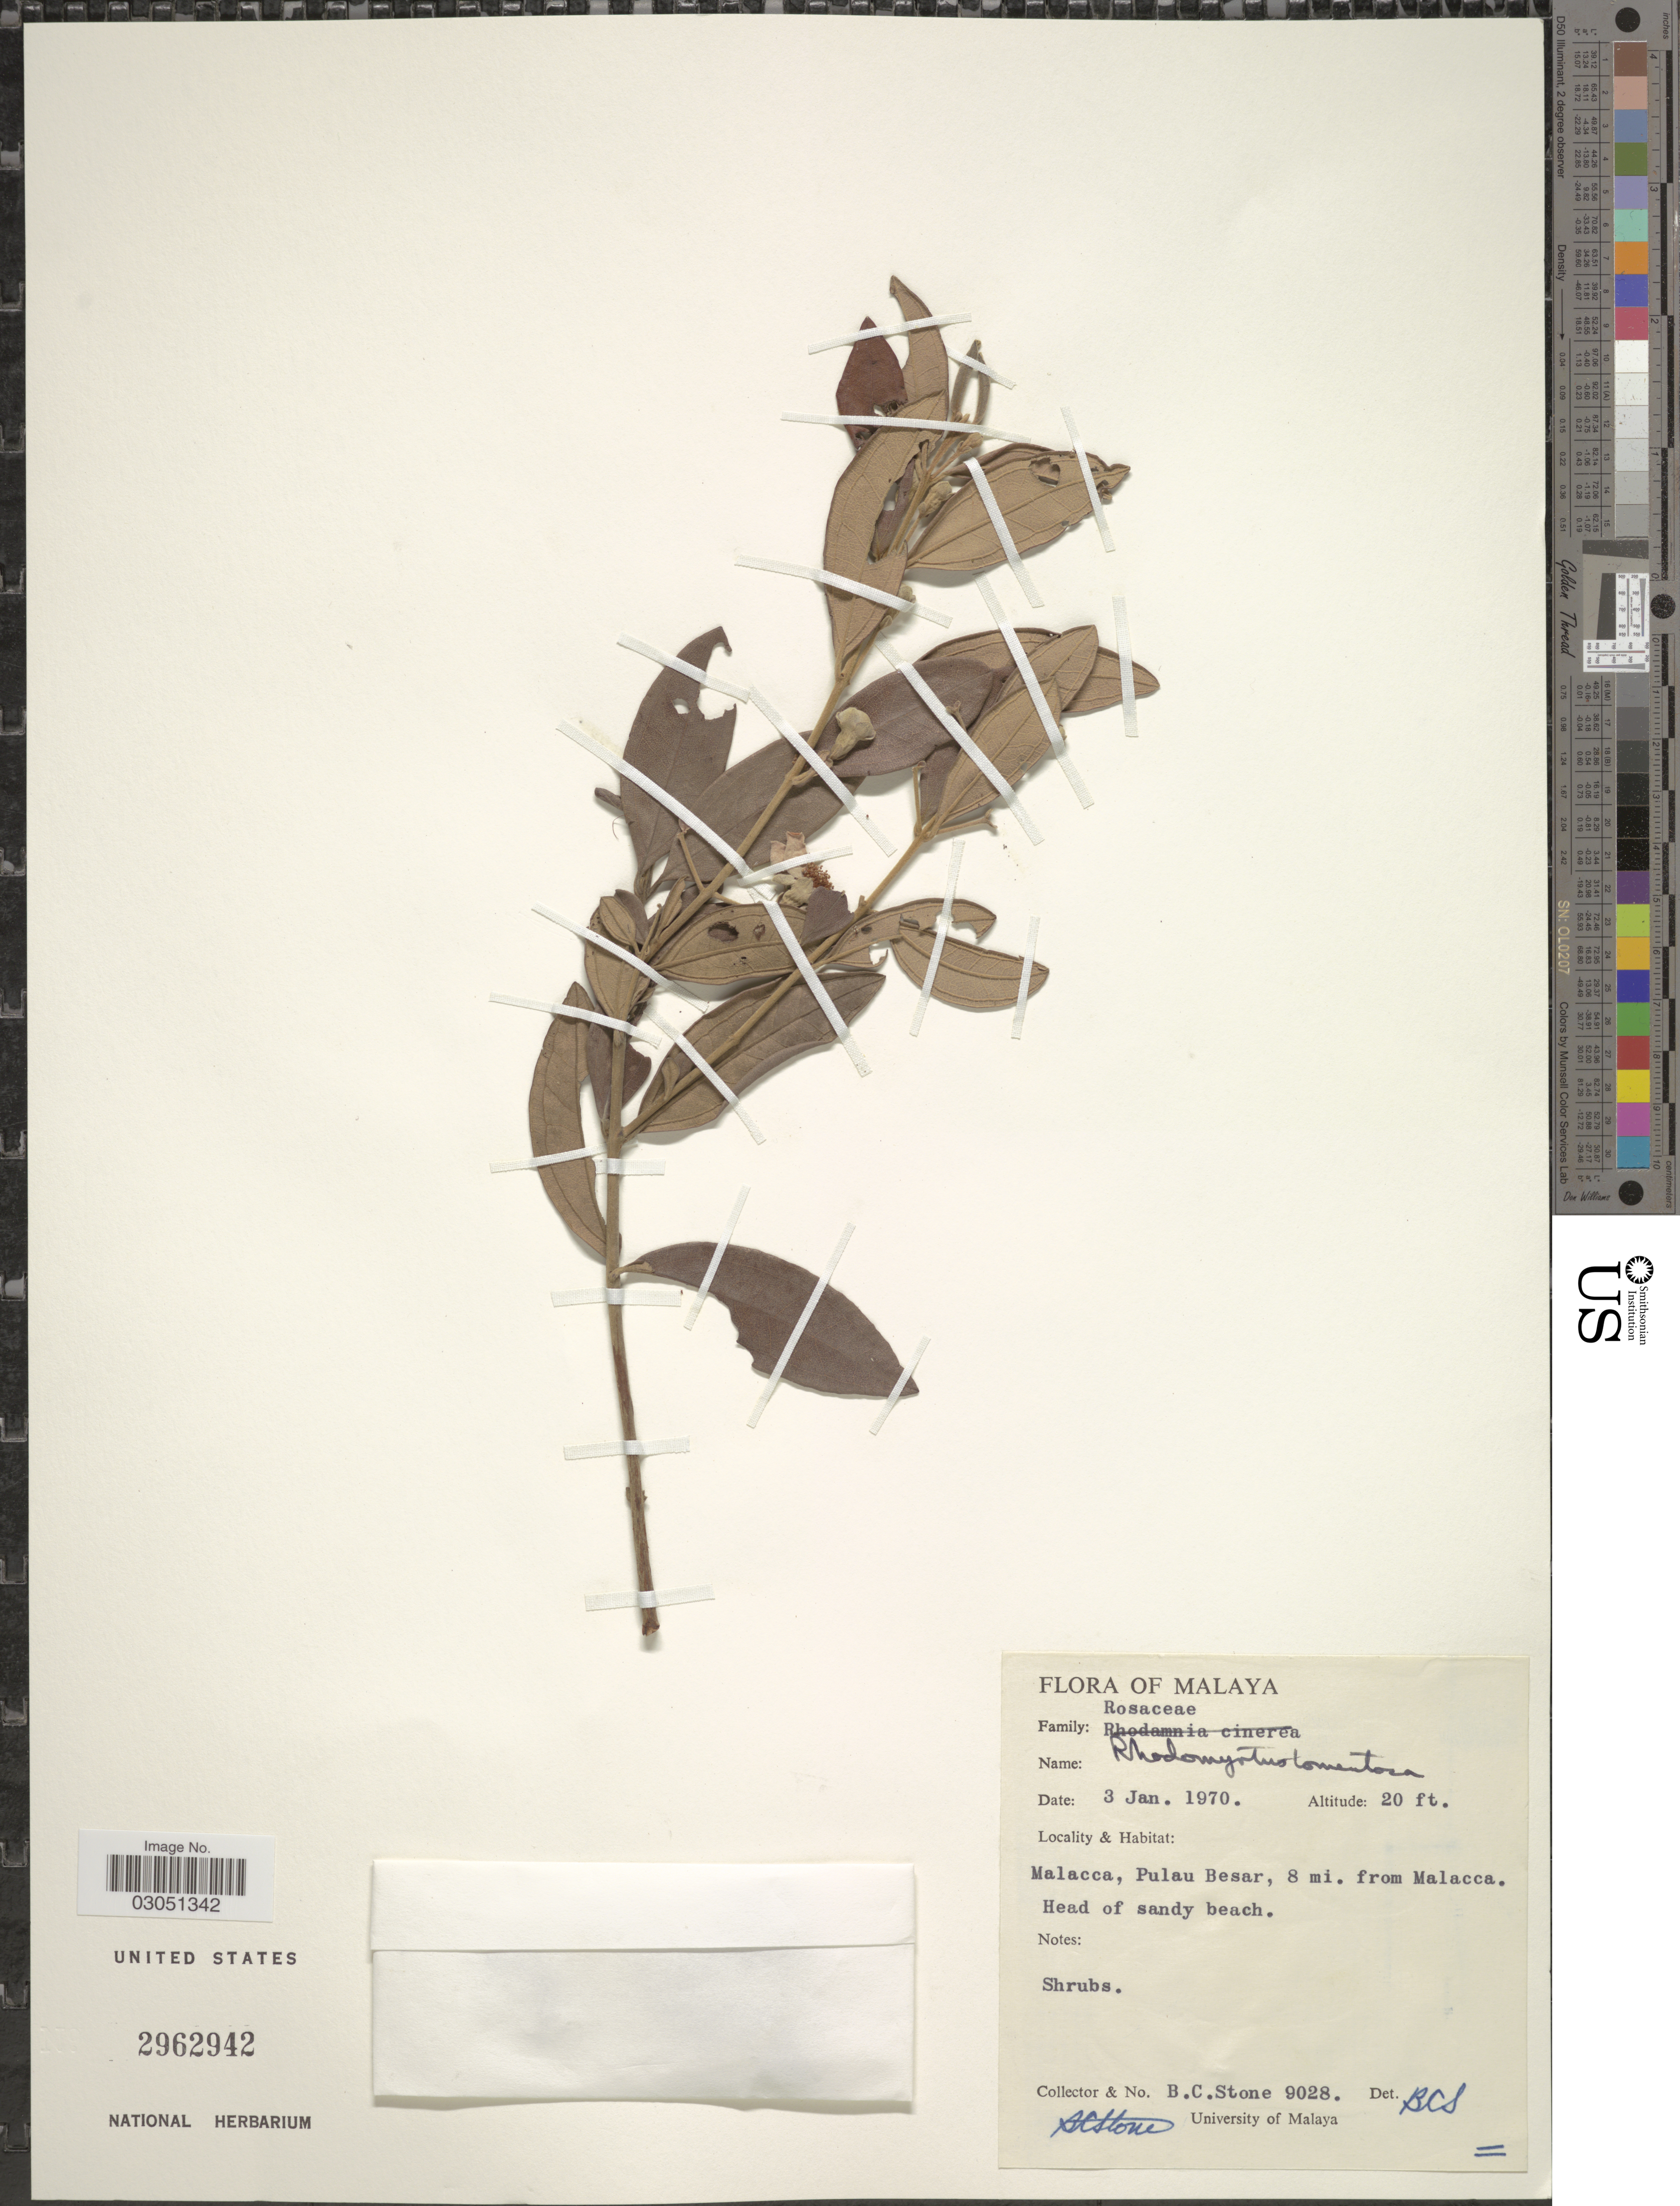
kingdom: Plantae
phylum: Tracheophyta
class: Magnoliopsida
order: Myrtales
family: Myrtaceae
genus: Rhodomyrtus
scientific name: Rhodomyrtus tomentosa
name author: (Aiton) Hassk.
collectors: B. C. Stone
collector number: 9028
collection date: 1970-01-03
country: Malaysia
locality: Malaya, Malacca, Pulau Besar, 8 mi. from Malacca. Head of sandy beach.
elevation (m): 6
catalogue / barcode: US 2962942